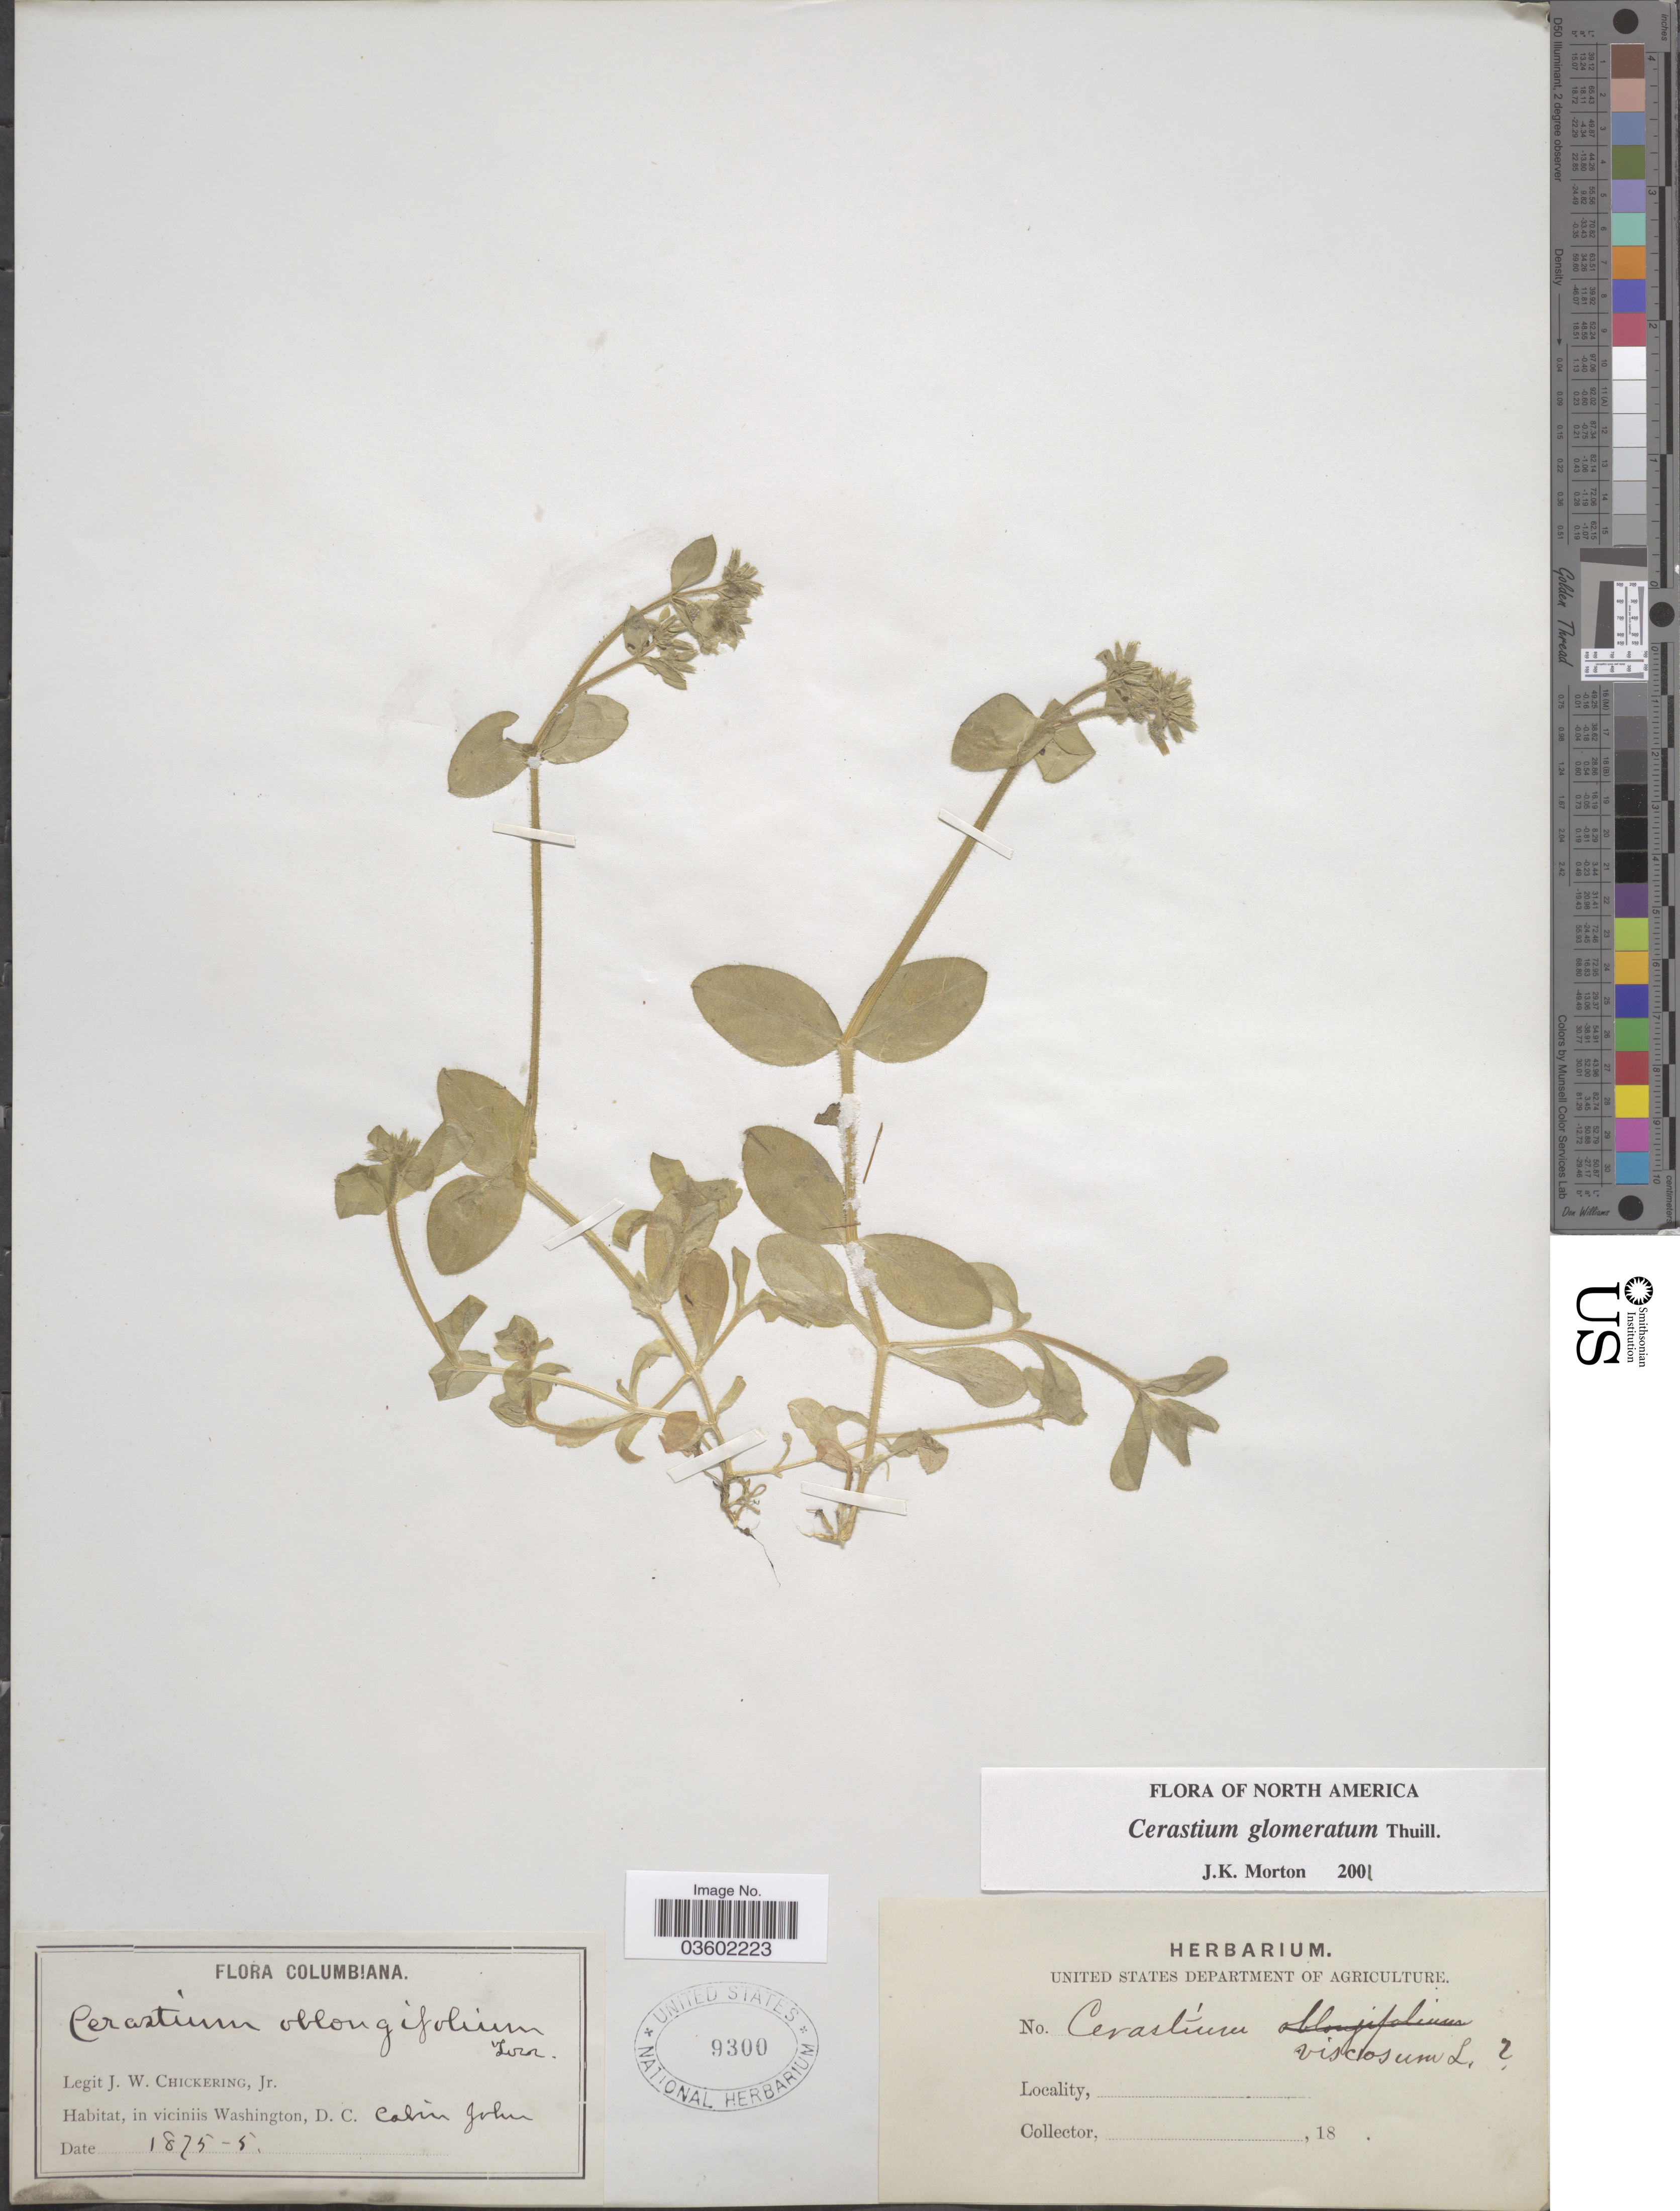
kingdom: Plantae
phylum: Tracheophyta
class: Magnoliopsida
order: Caryophyllales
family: Caryophyllaceae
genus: Cerastium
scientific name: Cerastium viscosum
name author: L.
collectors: J. W. Chickering Jr.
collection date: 1875-05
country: United States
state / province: Maryland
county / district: Montgomery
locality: In viciniis Washington, D.C. Cabin John.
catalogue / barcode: US 9300